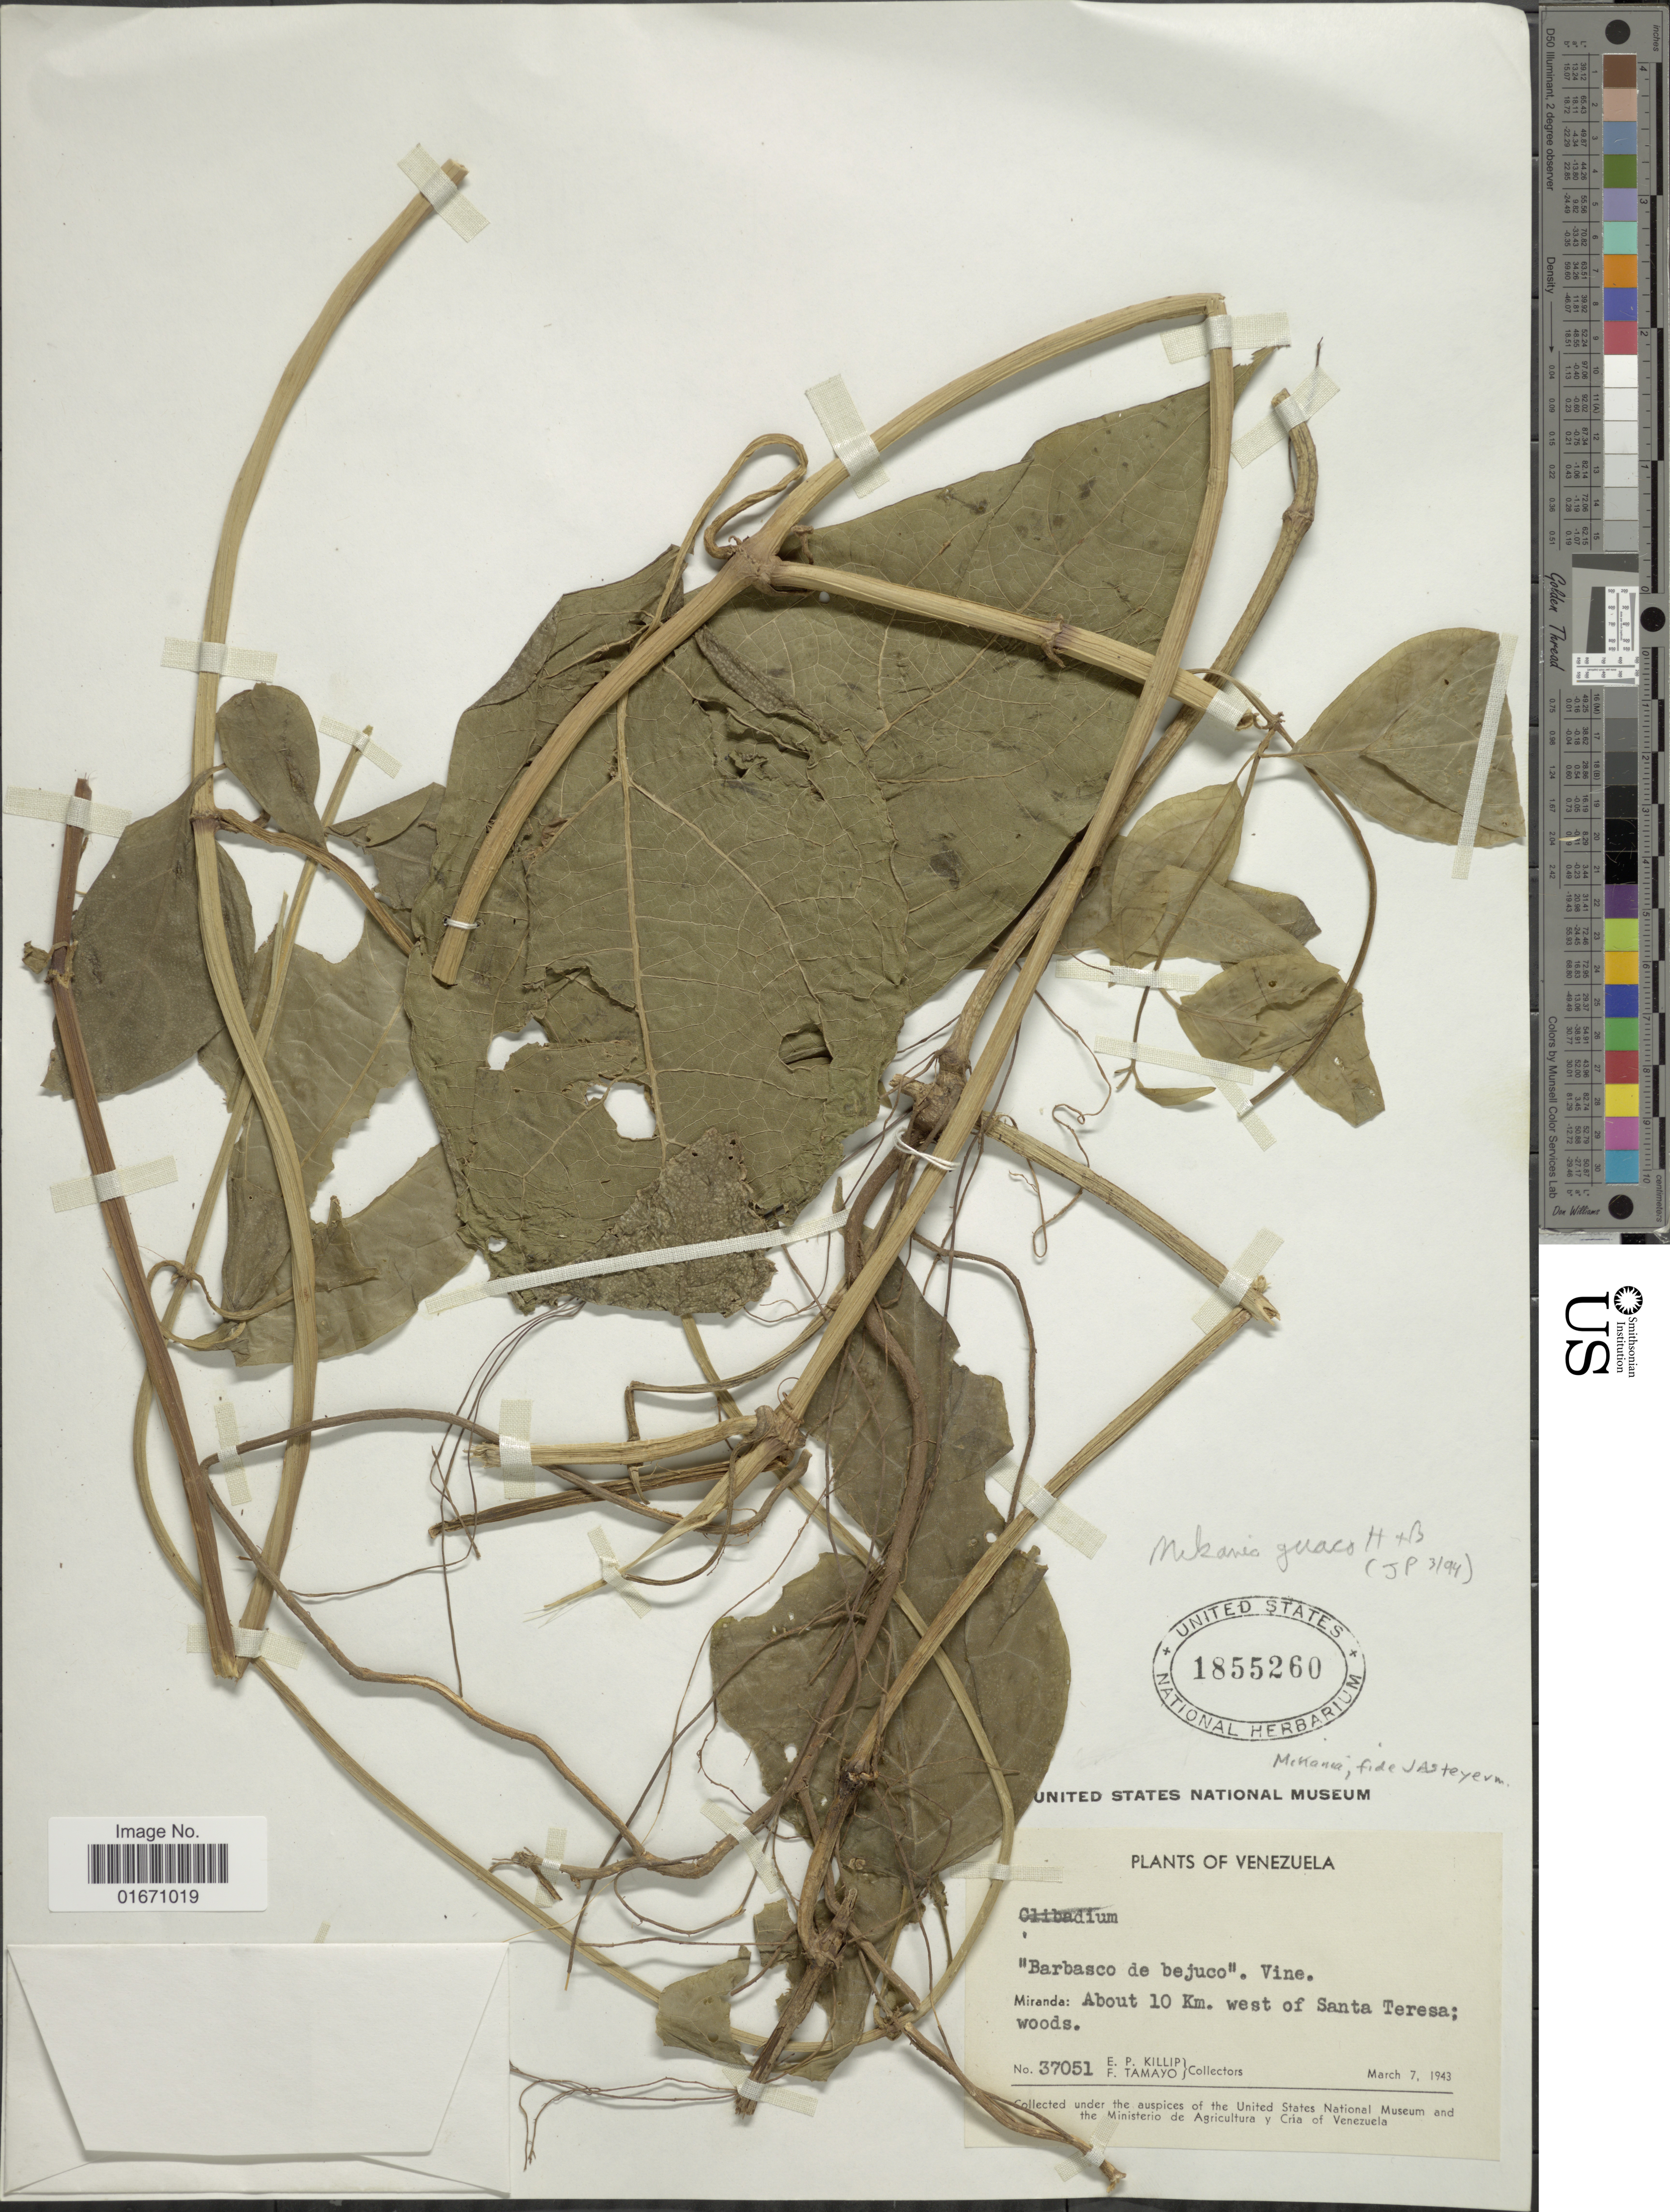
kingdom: Plantae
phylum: Tracheophyta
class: Magnoliopsida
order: Asterales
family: Asteraceae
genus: Mikania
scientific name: Mikania guaco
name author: Humb. & Bonpl.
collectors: E. P. Killip & F. Tamayo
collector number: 37051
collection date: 1943-03-07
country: Venezuela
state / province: Miranda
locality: About 10 km west of Santa Teresa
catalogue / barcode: US 1855260